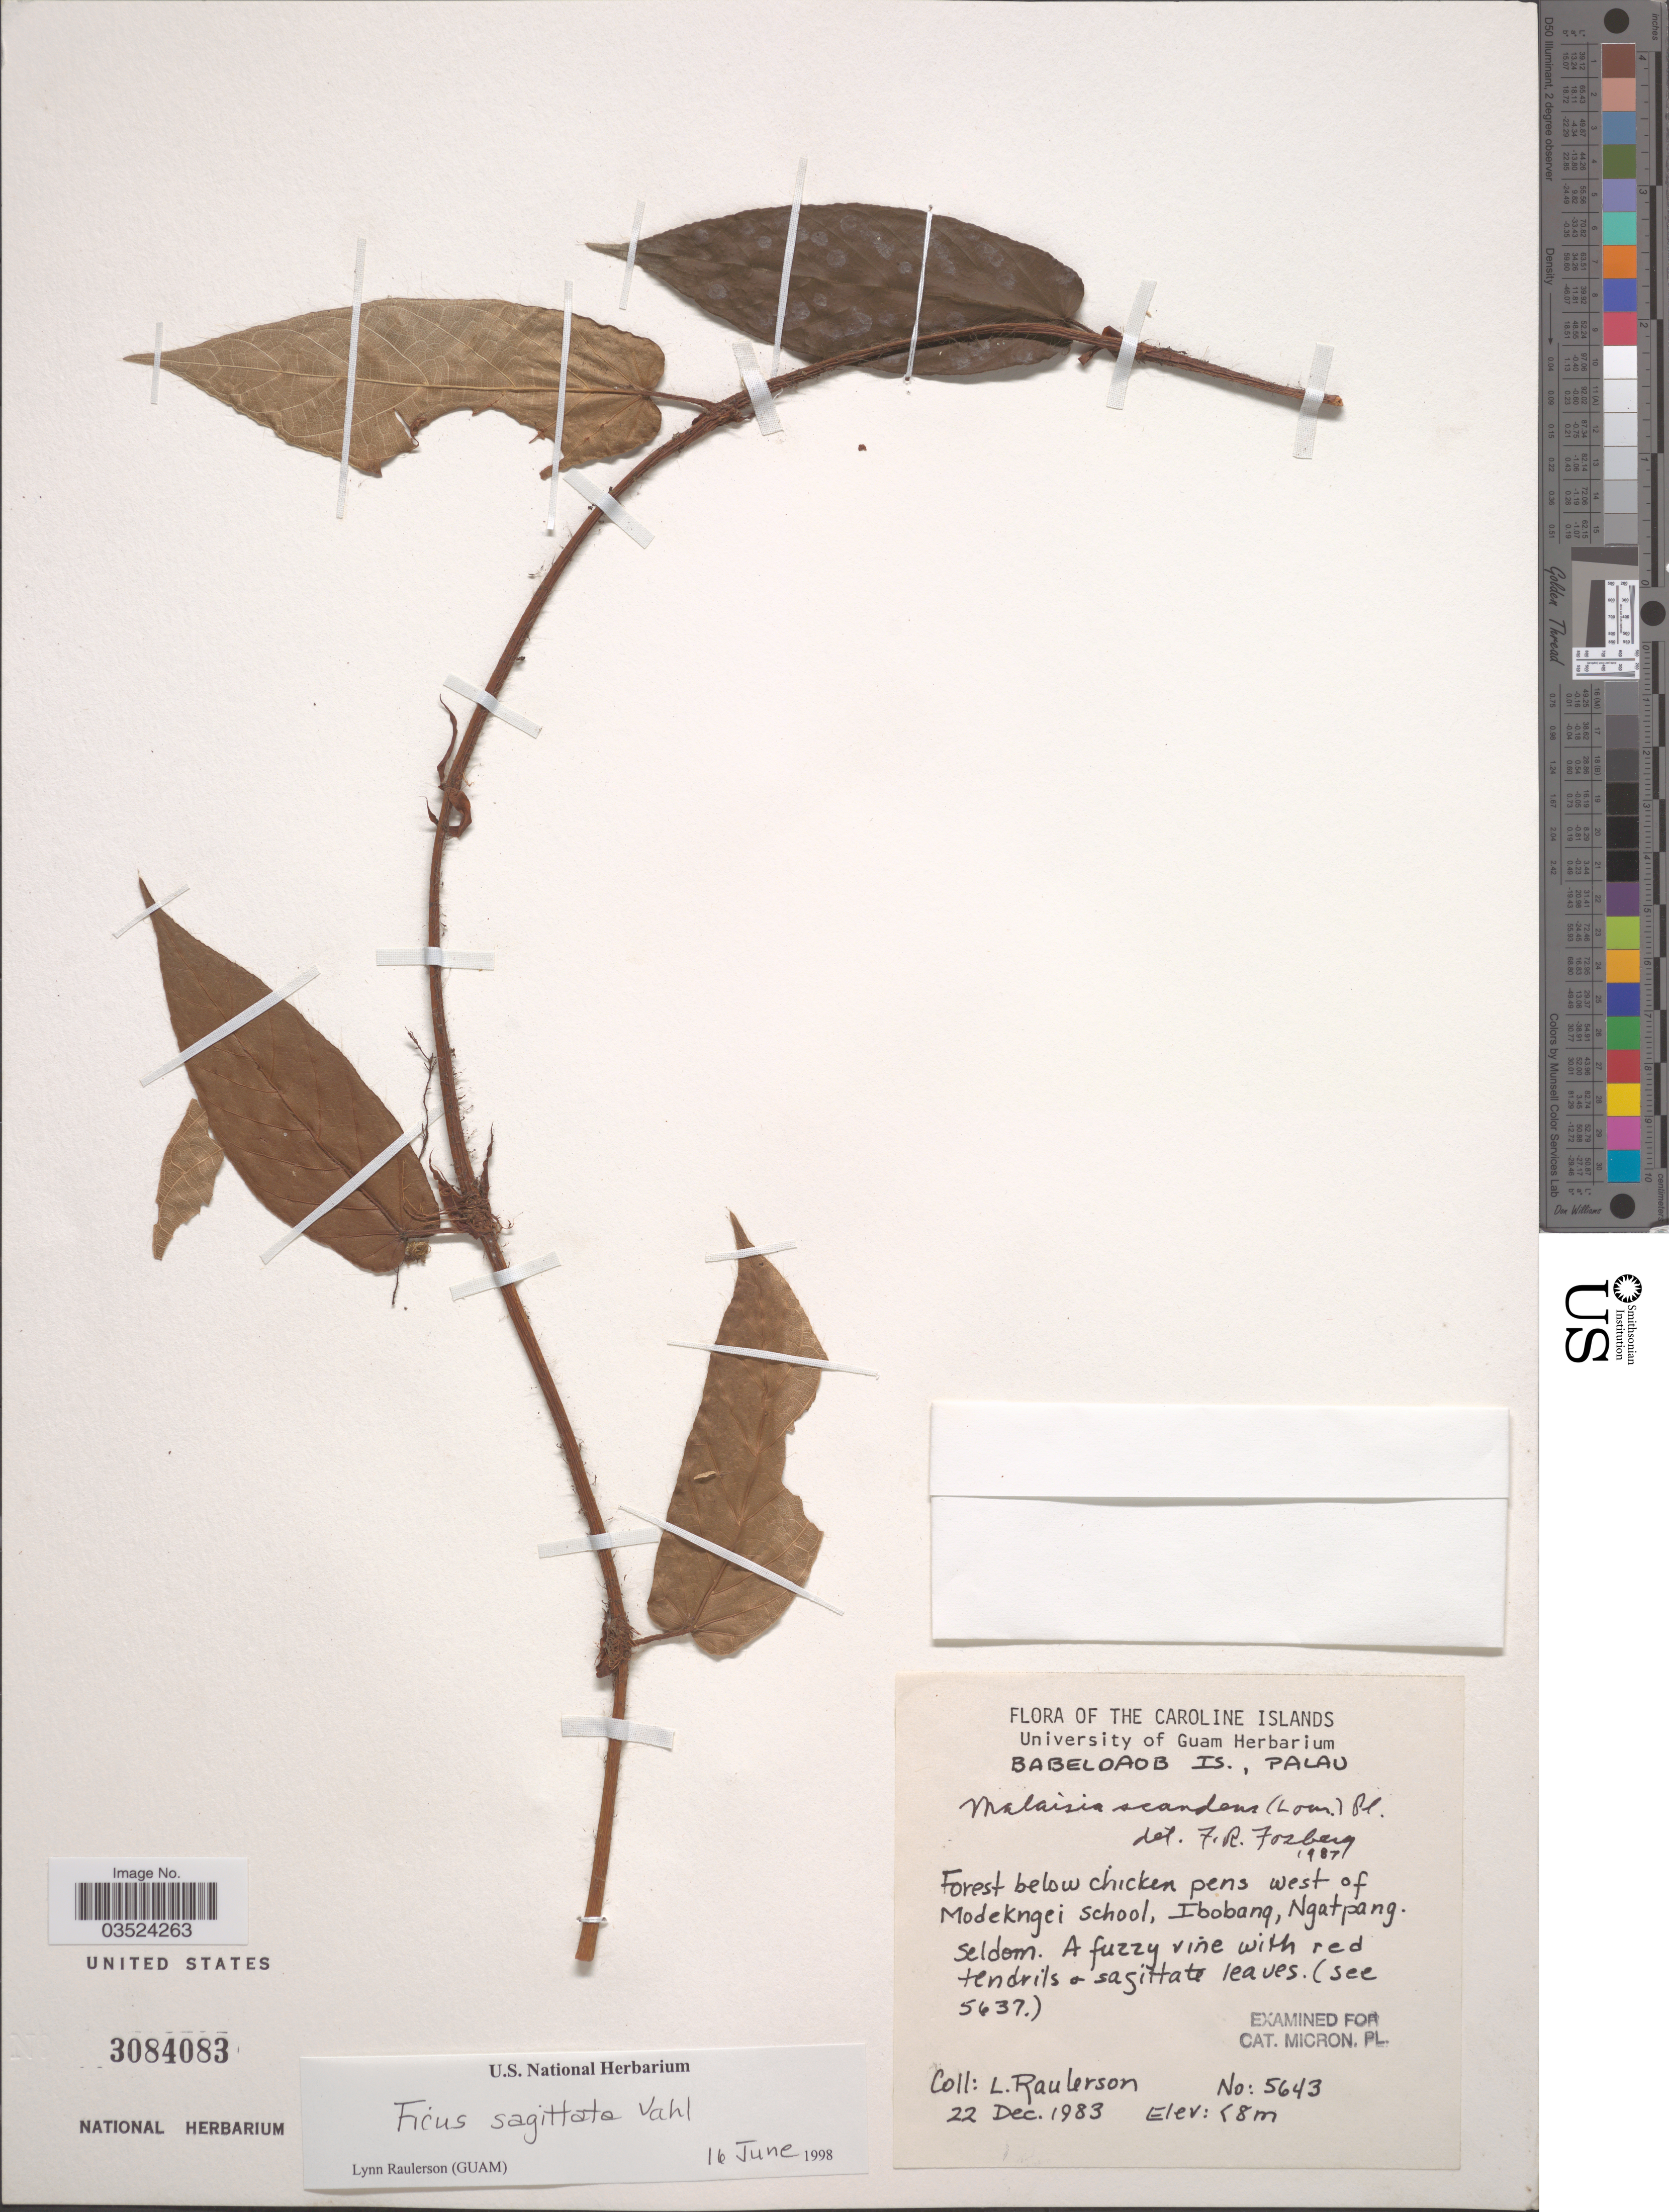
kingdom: Plantae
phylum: Tracheophyta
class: Magnoliopsida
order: Rosales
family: Moraceae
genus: Ficus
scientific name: Ficus sagittata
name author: Vahl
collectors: L. Raulerson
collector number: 5643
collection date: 1983-12-22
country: Palau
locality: The Caroline Islands. Babeldaob Is., Palau.? Forest below chicken pens west of Modekngei School, Ibobang, Ngatpang.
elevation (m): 8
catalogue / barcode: US 3084083